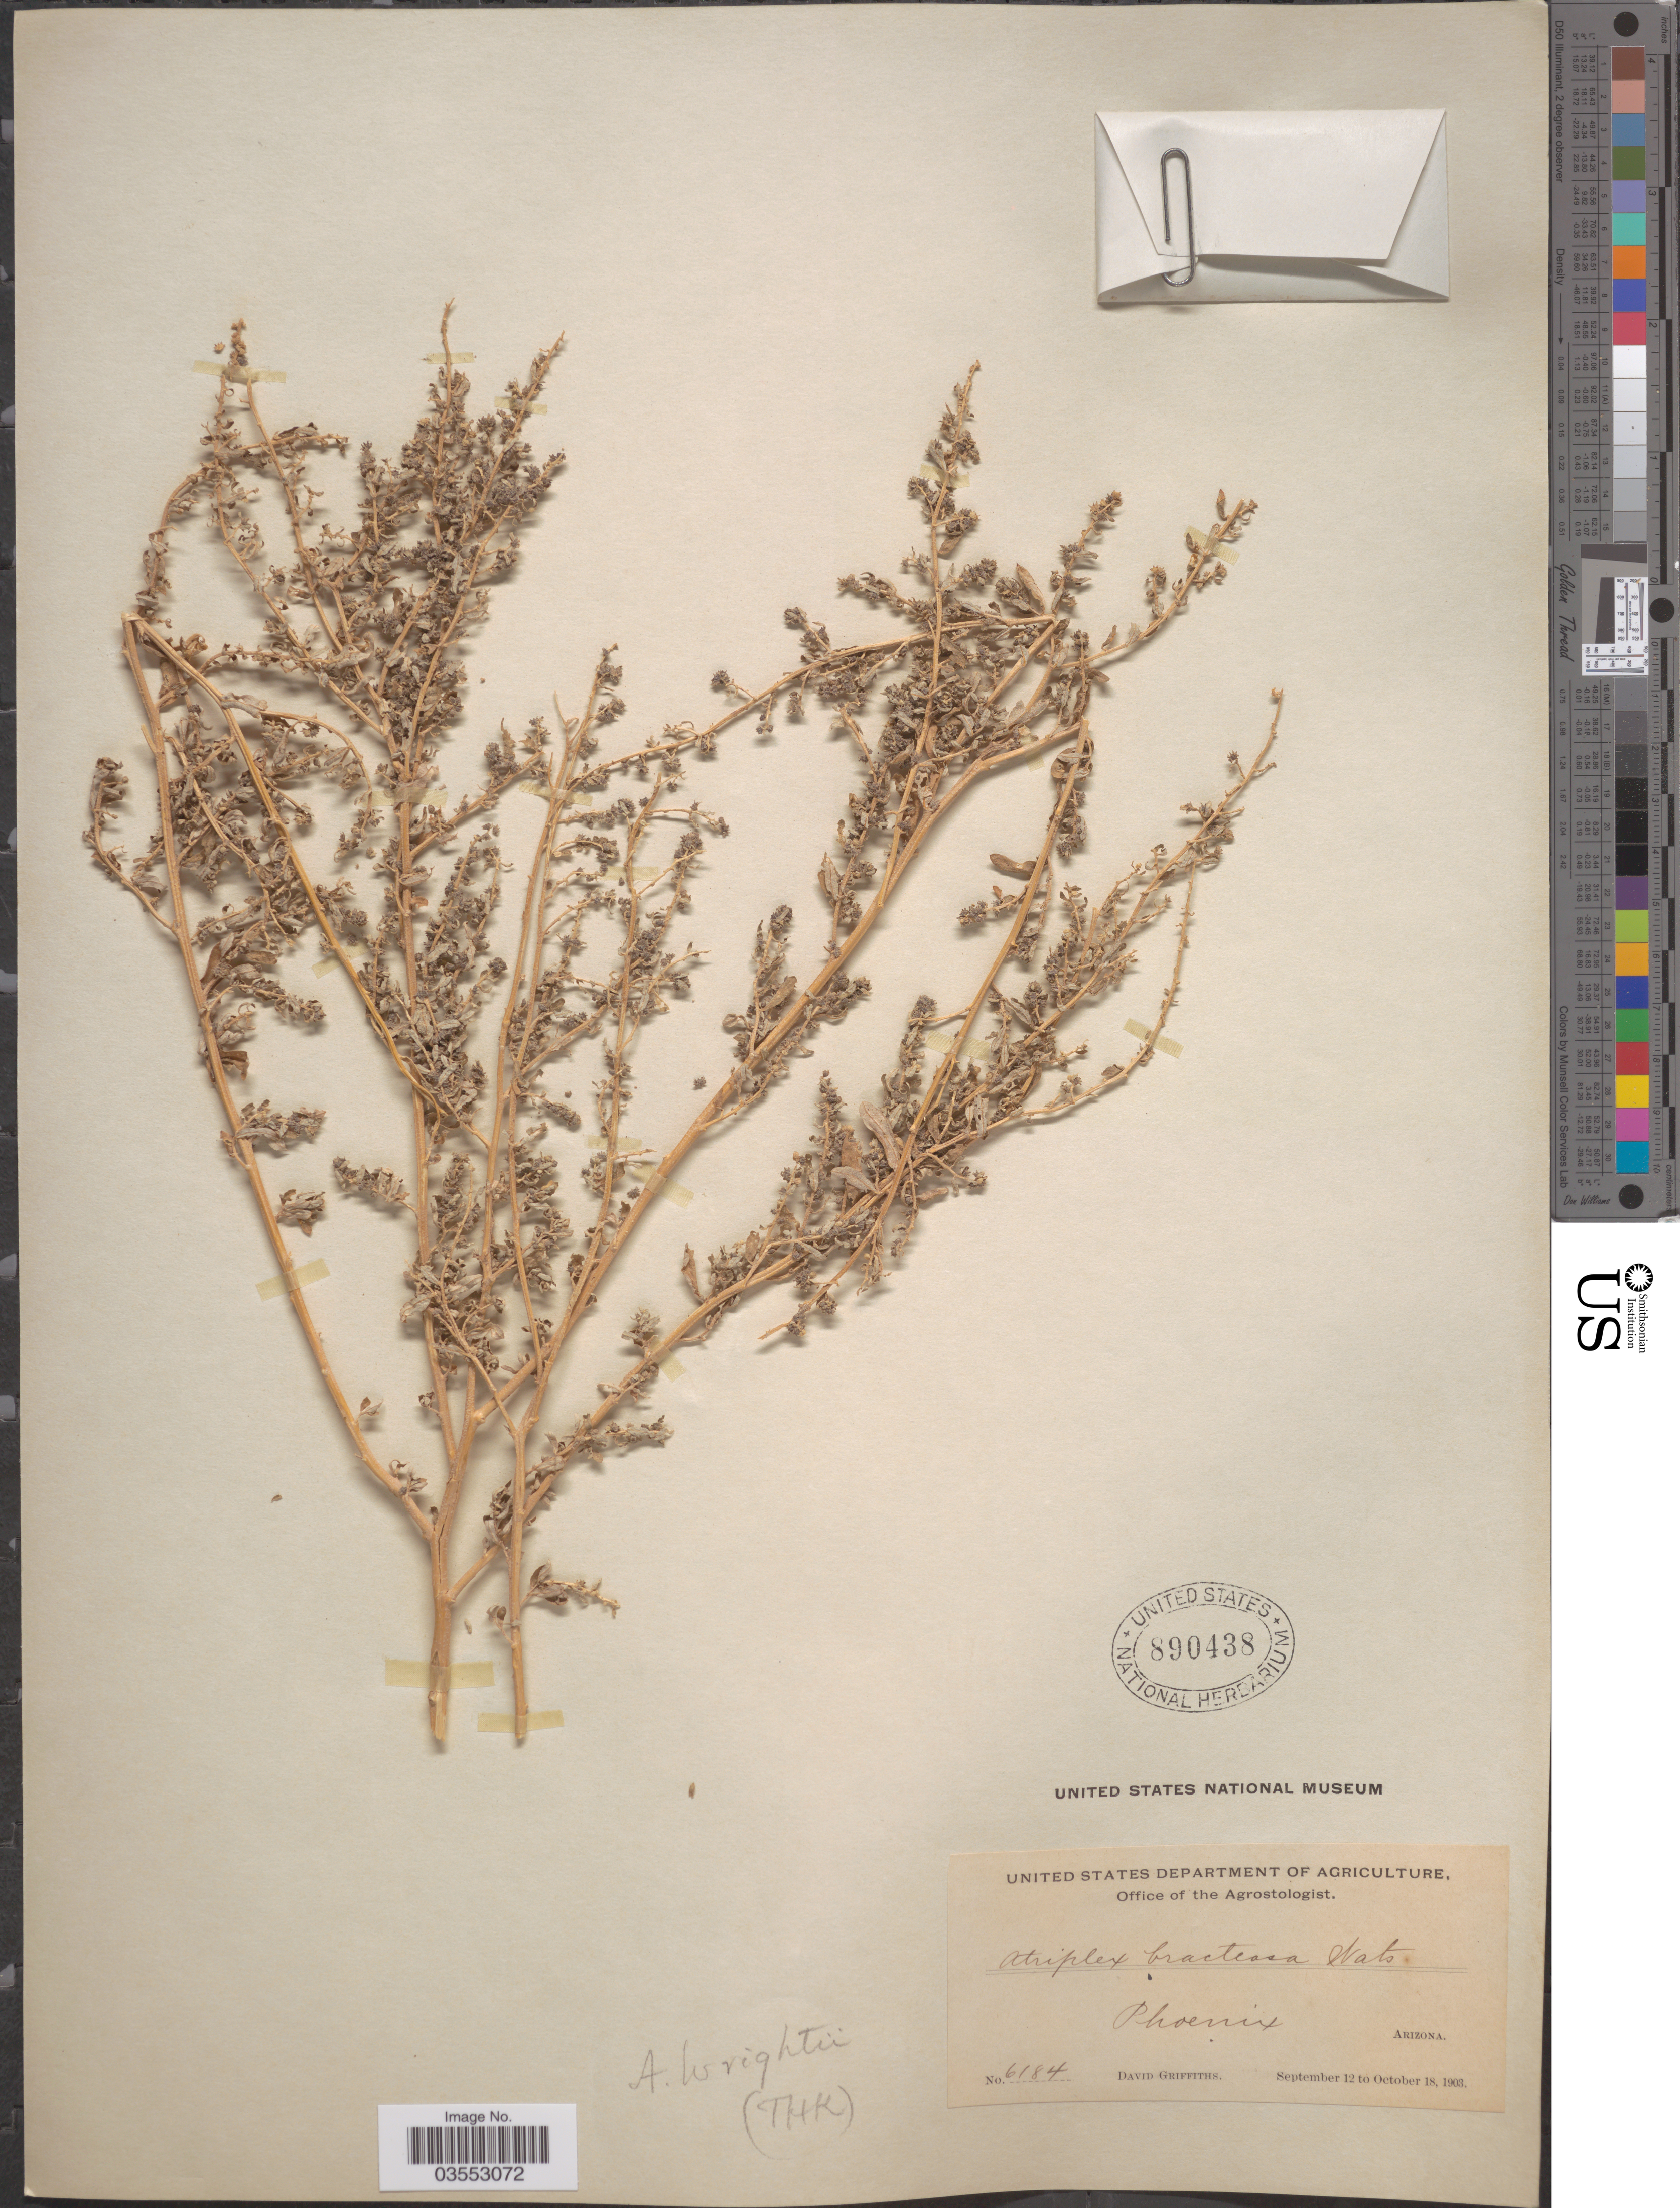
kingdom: Plantae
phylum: Tracheophyta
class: Magnoliopsida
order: Caryophyllales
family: Amaranthaceae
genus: Atriplex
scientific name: Atriplex wrightii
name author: S. Watson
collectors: D. Griffiths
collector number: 6184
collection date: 1903-09-12/1903-10-18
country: United States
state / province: Arizona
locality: Phoenix.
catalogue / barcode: US 890438